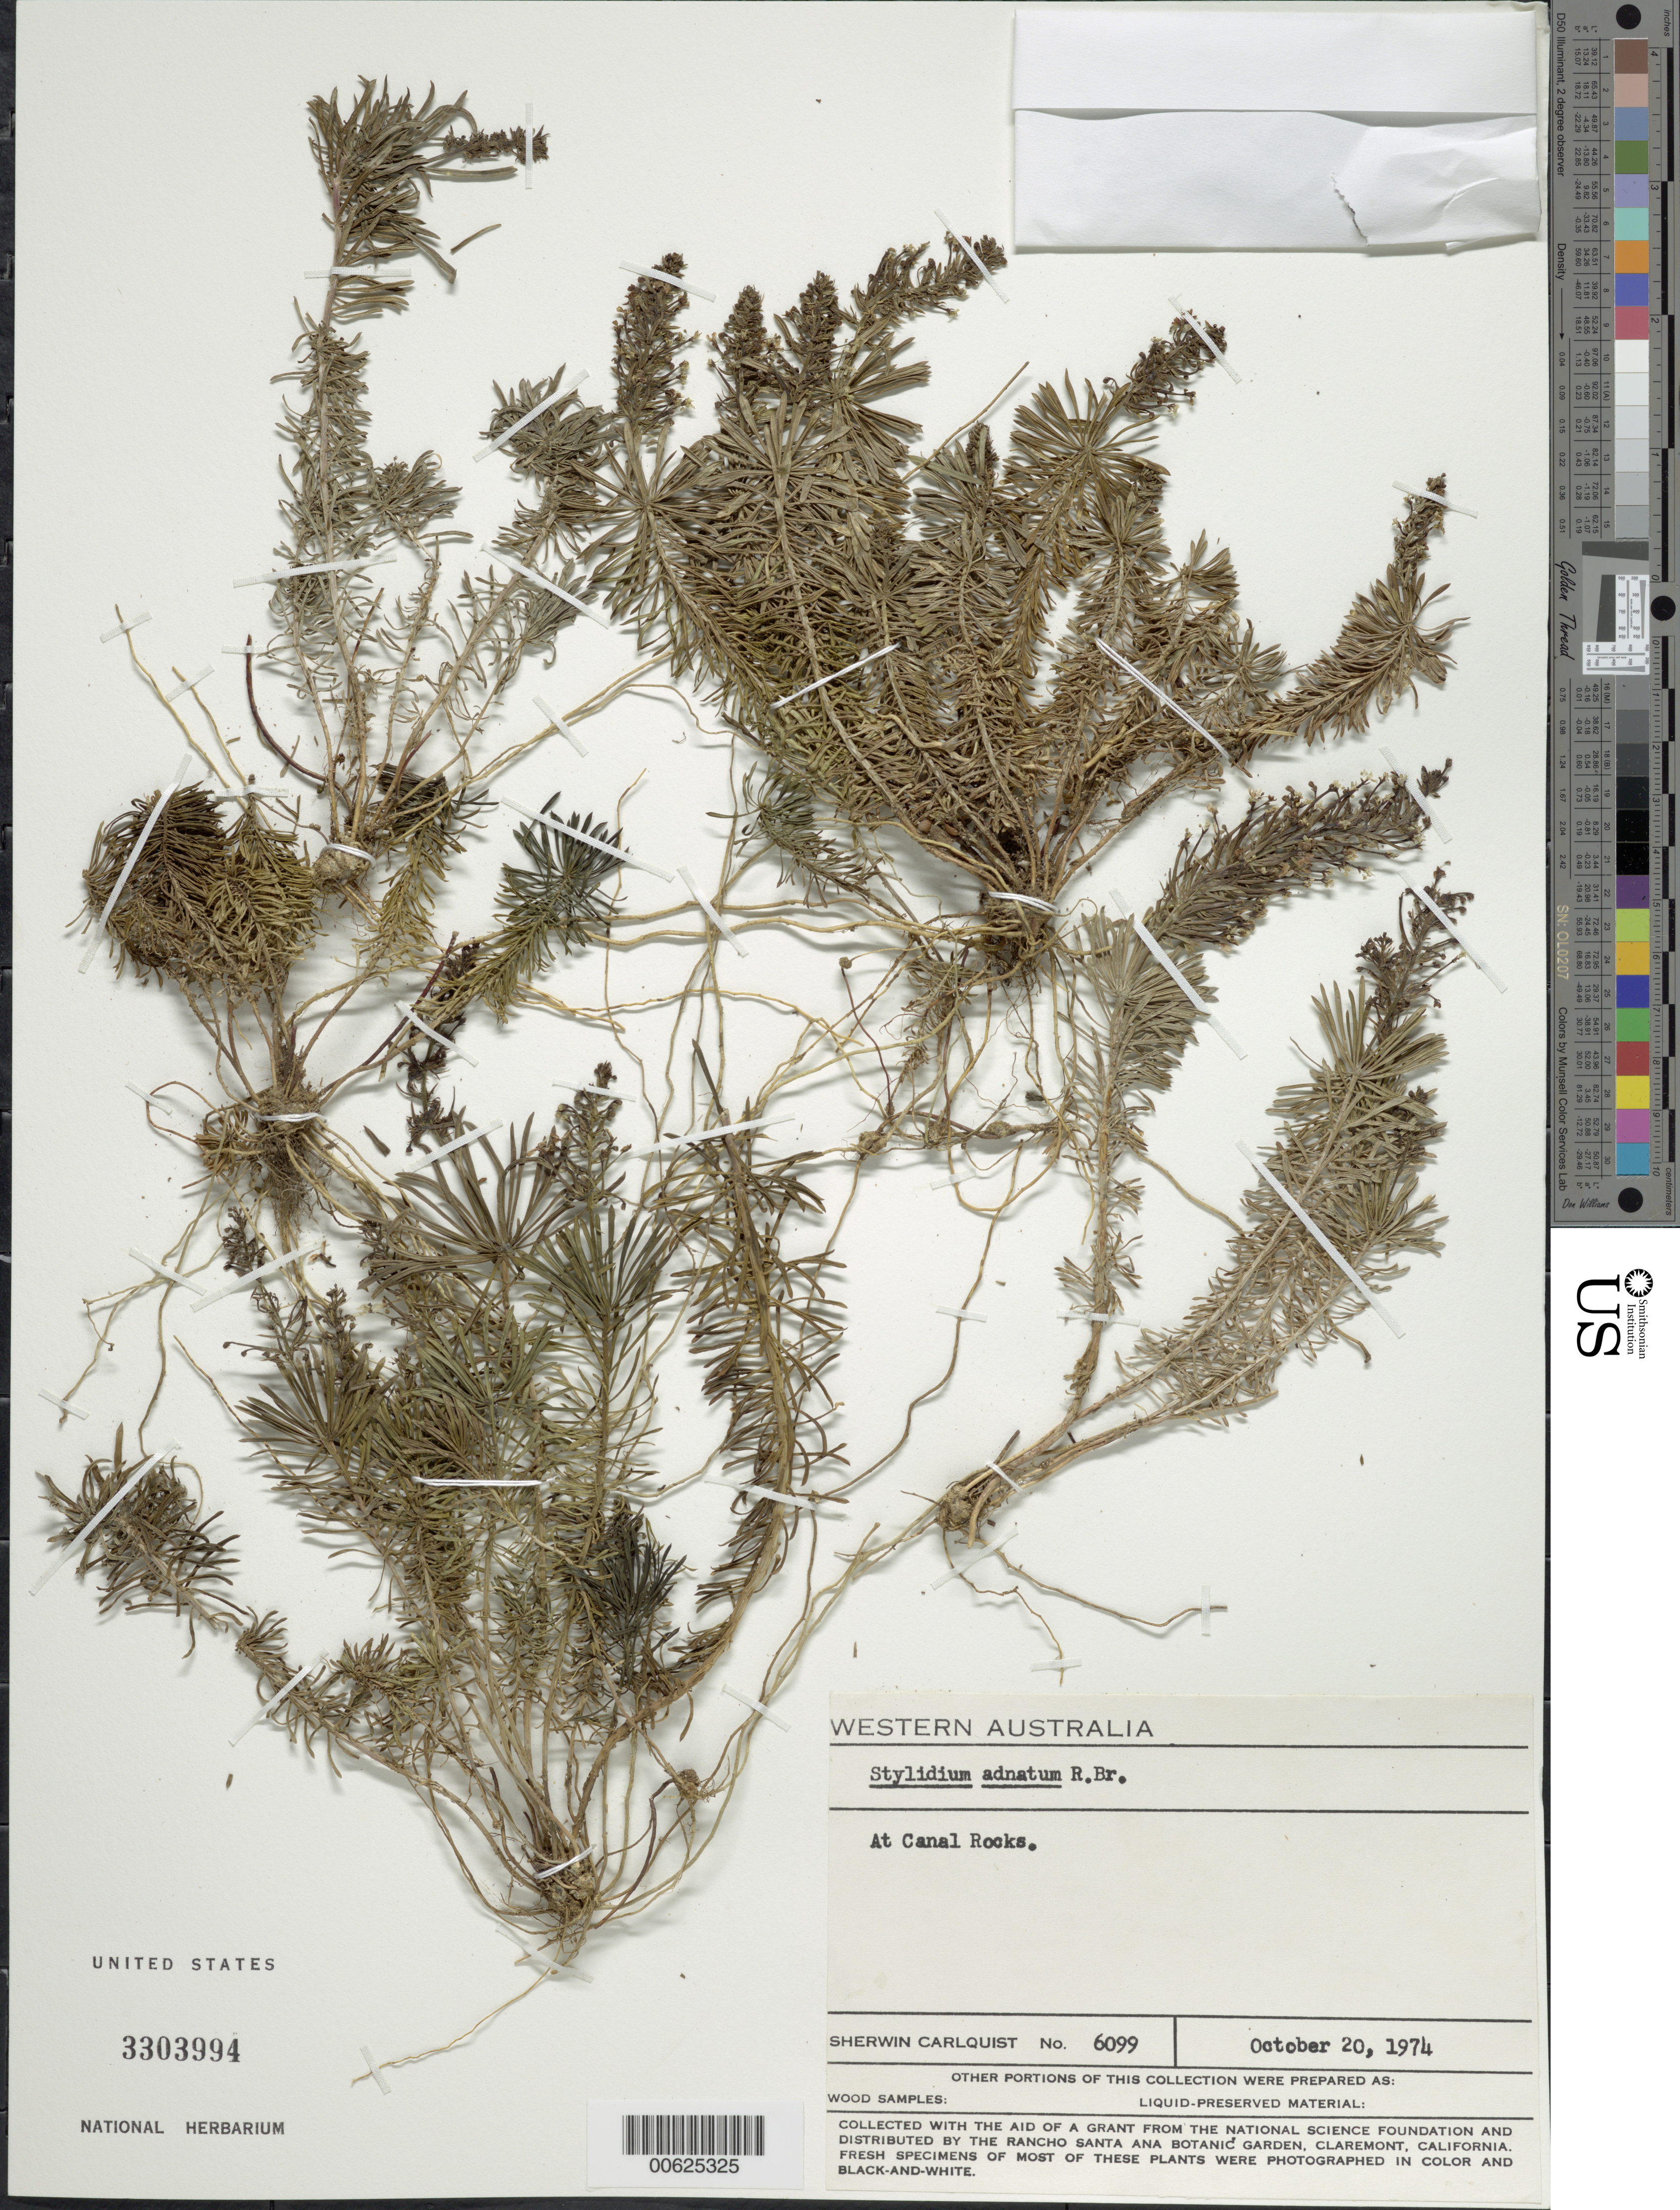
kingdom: Plantae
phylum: Tracheophyta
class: Magnoliopsida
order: Asterales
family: Stylidiaceae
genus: Stylidium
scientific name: Stylidium adnatum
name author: R. Br.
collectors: S. Carlquist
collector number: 6099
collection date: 1974-10-20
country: Australia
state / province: Western Australia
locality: At Canal Rocks.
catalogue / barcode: US 3303994